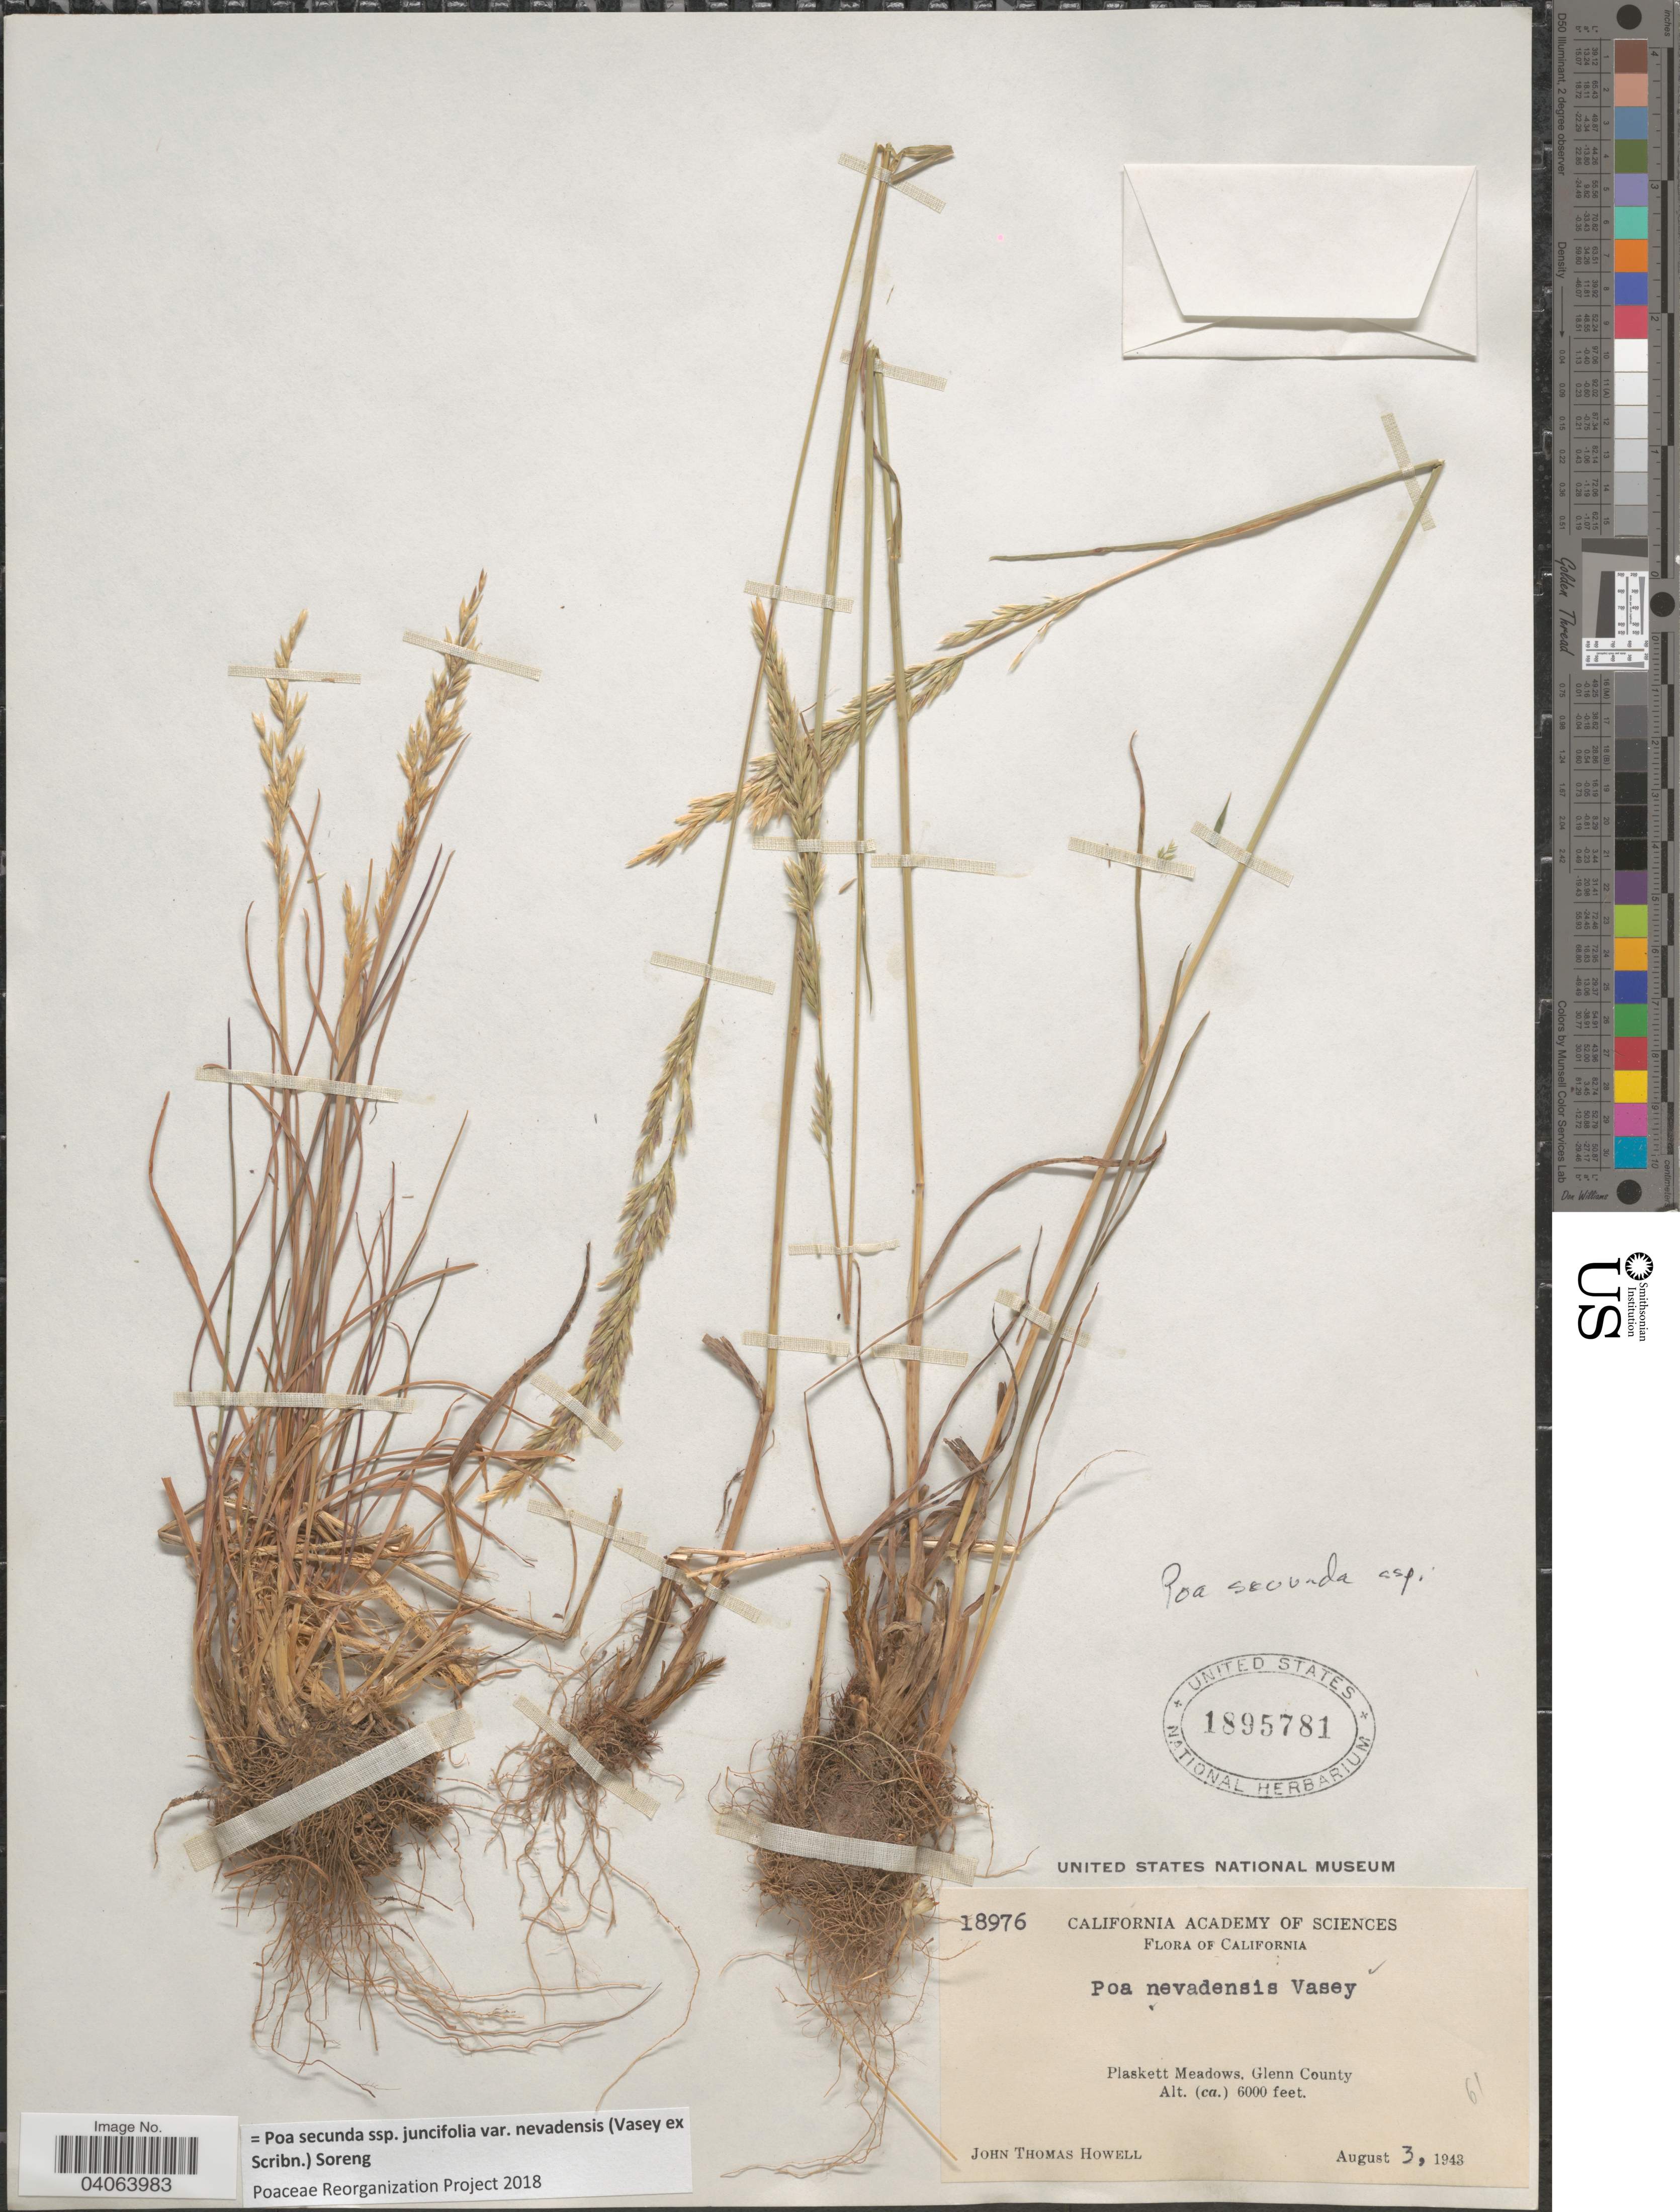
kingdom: Plantae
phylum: Tracheophyta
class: Liliopsida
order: Poales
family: Poaceae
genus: Poa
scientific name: Poa secunda subsp. juncifolia var. nevadensis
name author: (Vasey ex Scribn.) Soreng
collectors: J. T. Howell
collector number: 18976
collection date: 1943-08-03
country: United States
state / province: California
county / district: Glenn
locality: Plaskett Meadows, Glenn County.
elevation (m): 1829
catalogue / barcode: US 1895781